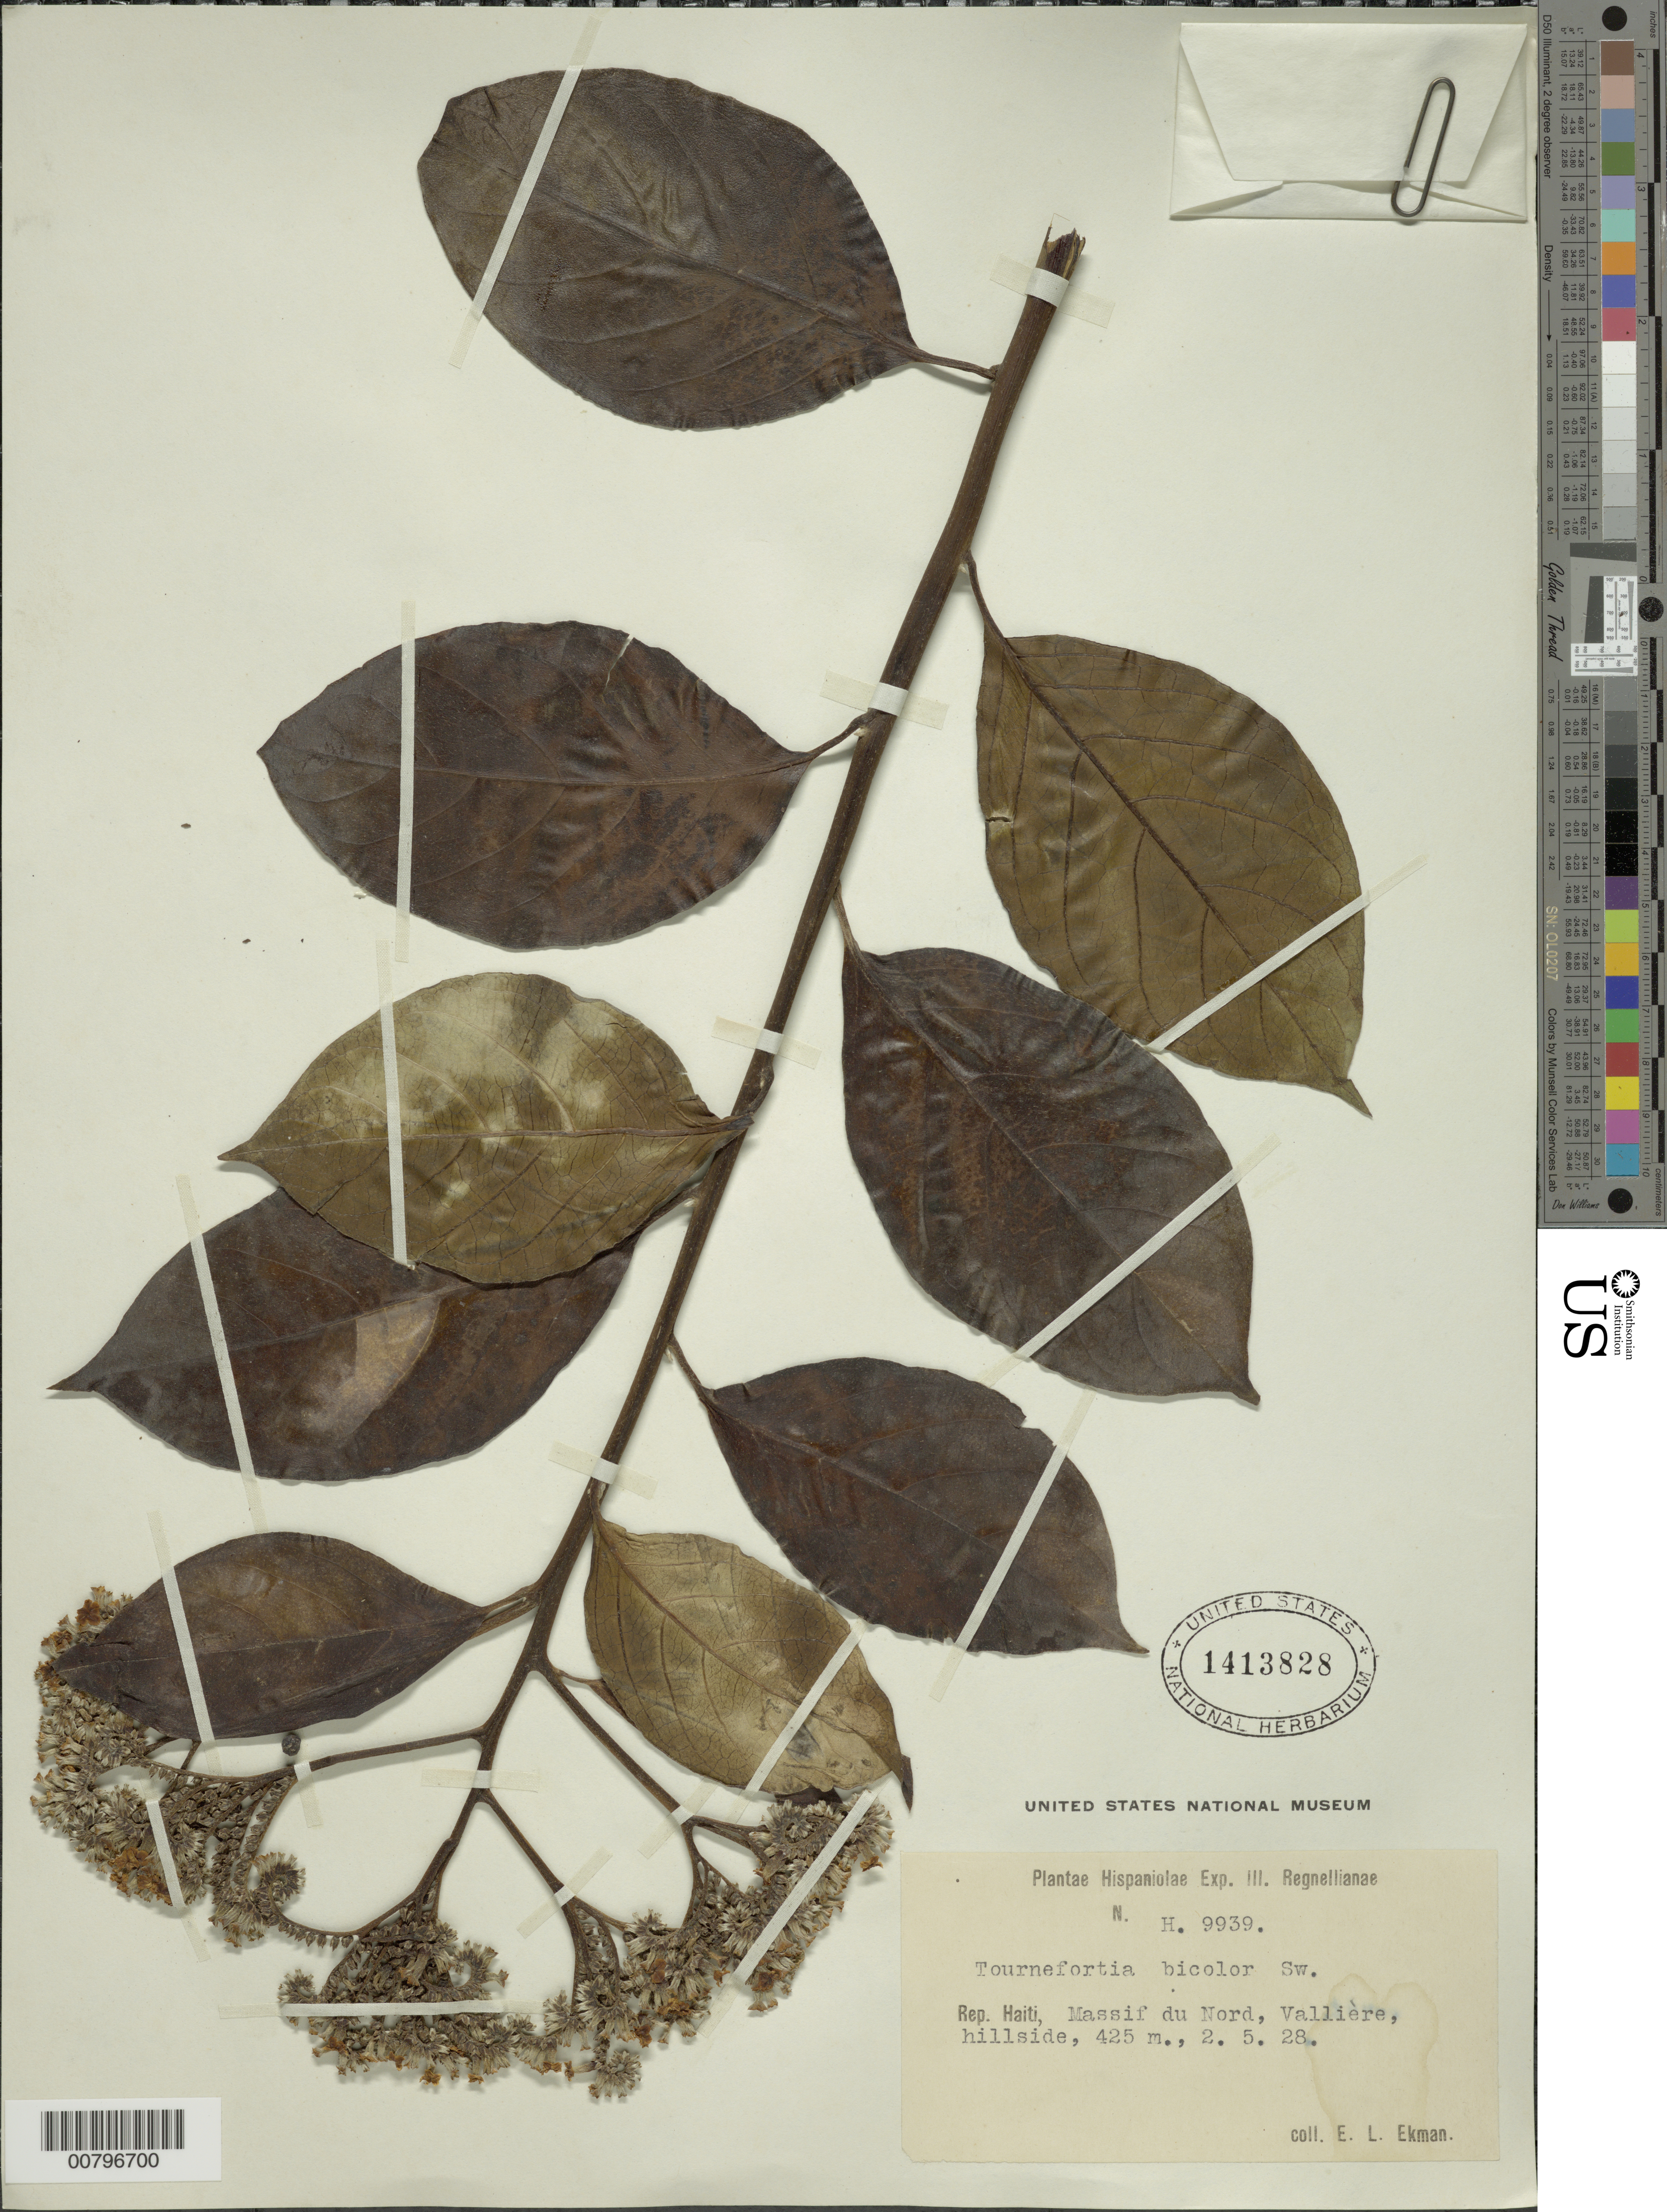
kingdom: Plantae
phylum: Tracheophyta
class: Magnoliopsida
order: Boraginales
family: Heliotropiaceae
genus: Tournefortia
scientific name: Tournefortia bycolor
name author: Sw.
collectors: E. L. Ekman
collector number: H 9939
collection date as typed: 02 May 1928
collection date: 1928-05-02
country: Haiti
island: Hispaniola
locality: Massif du Nord, Valliére.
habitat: Hillside.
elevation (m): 425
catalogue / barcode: US 1413828